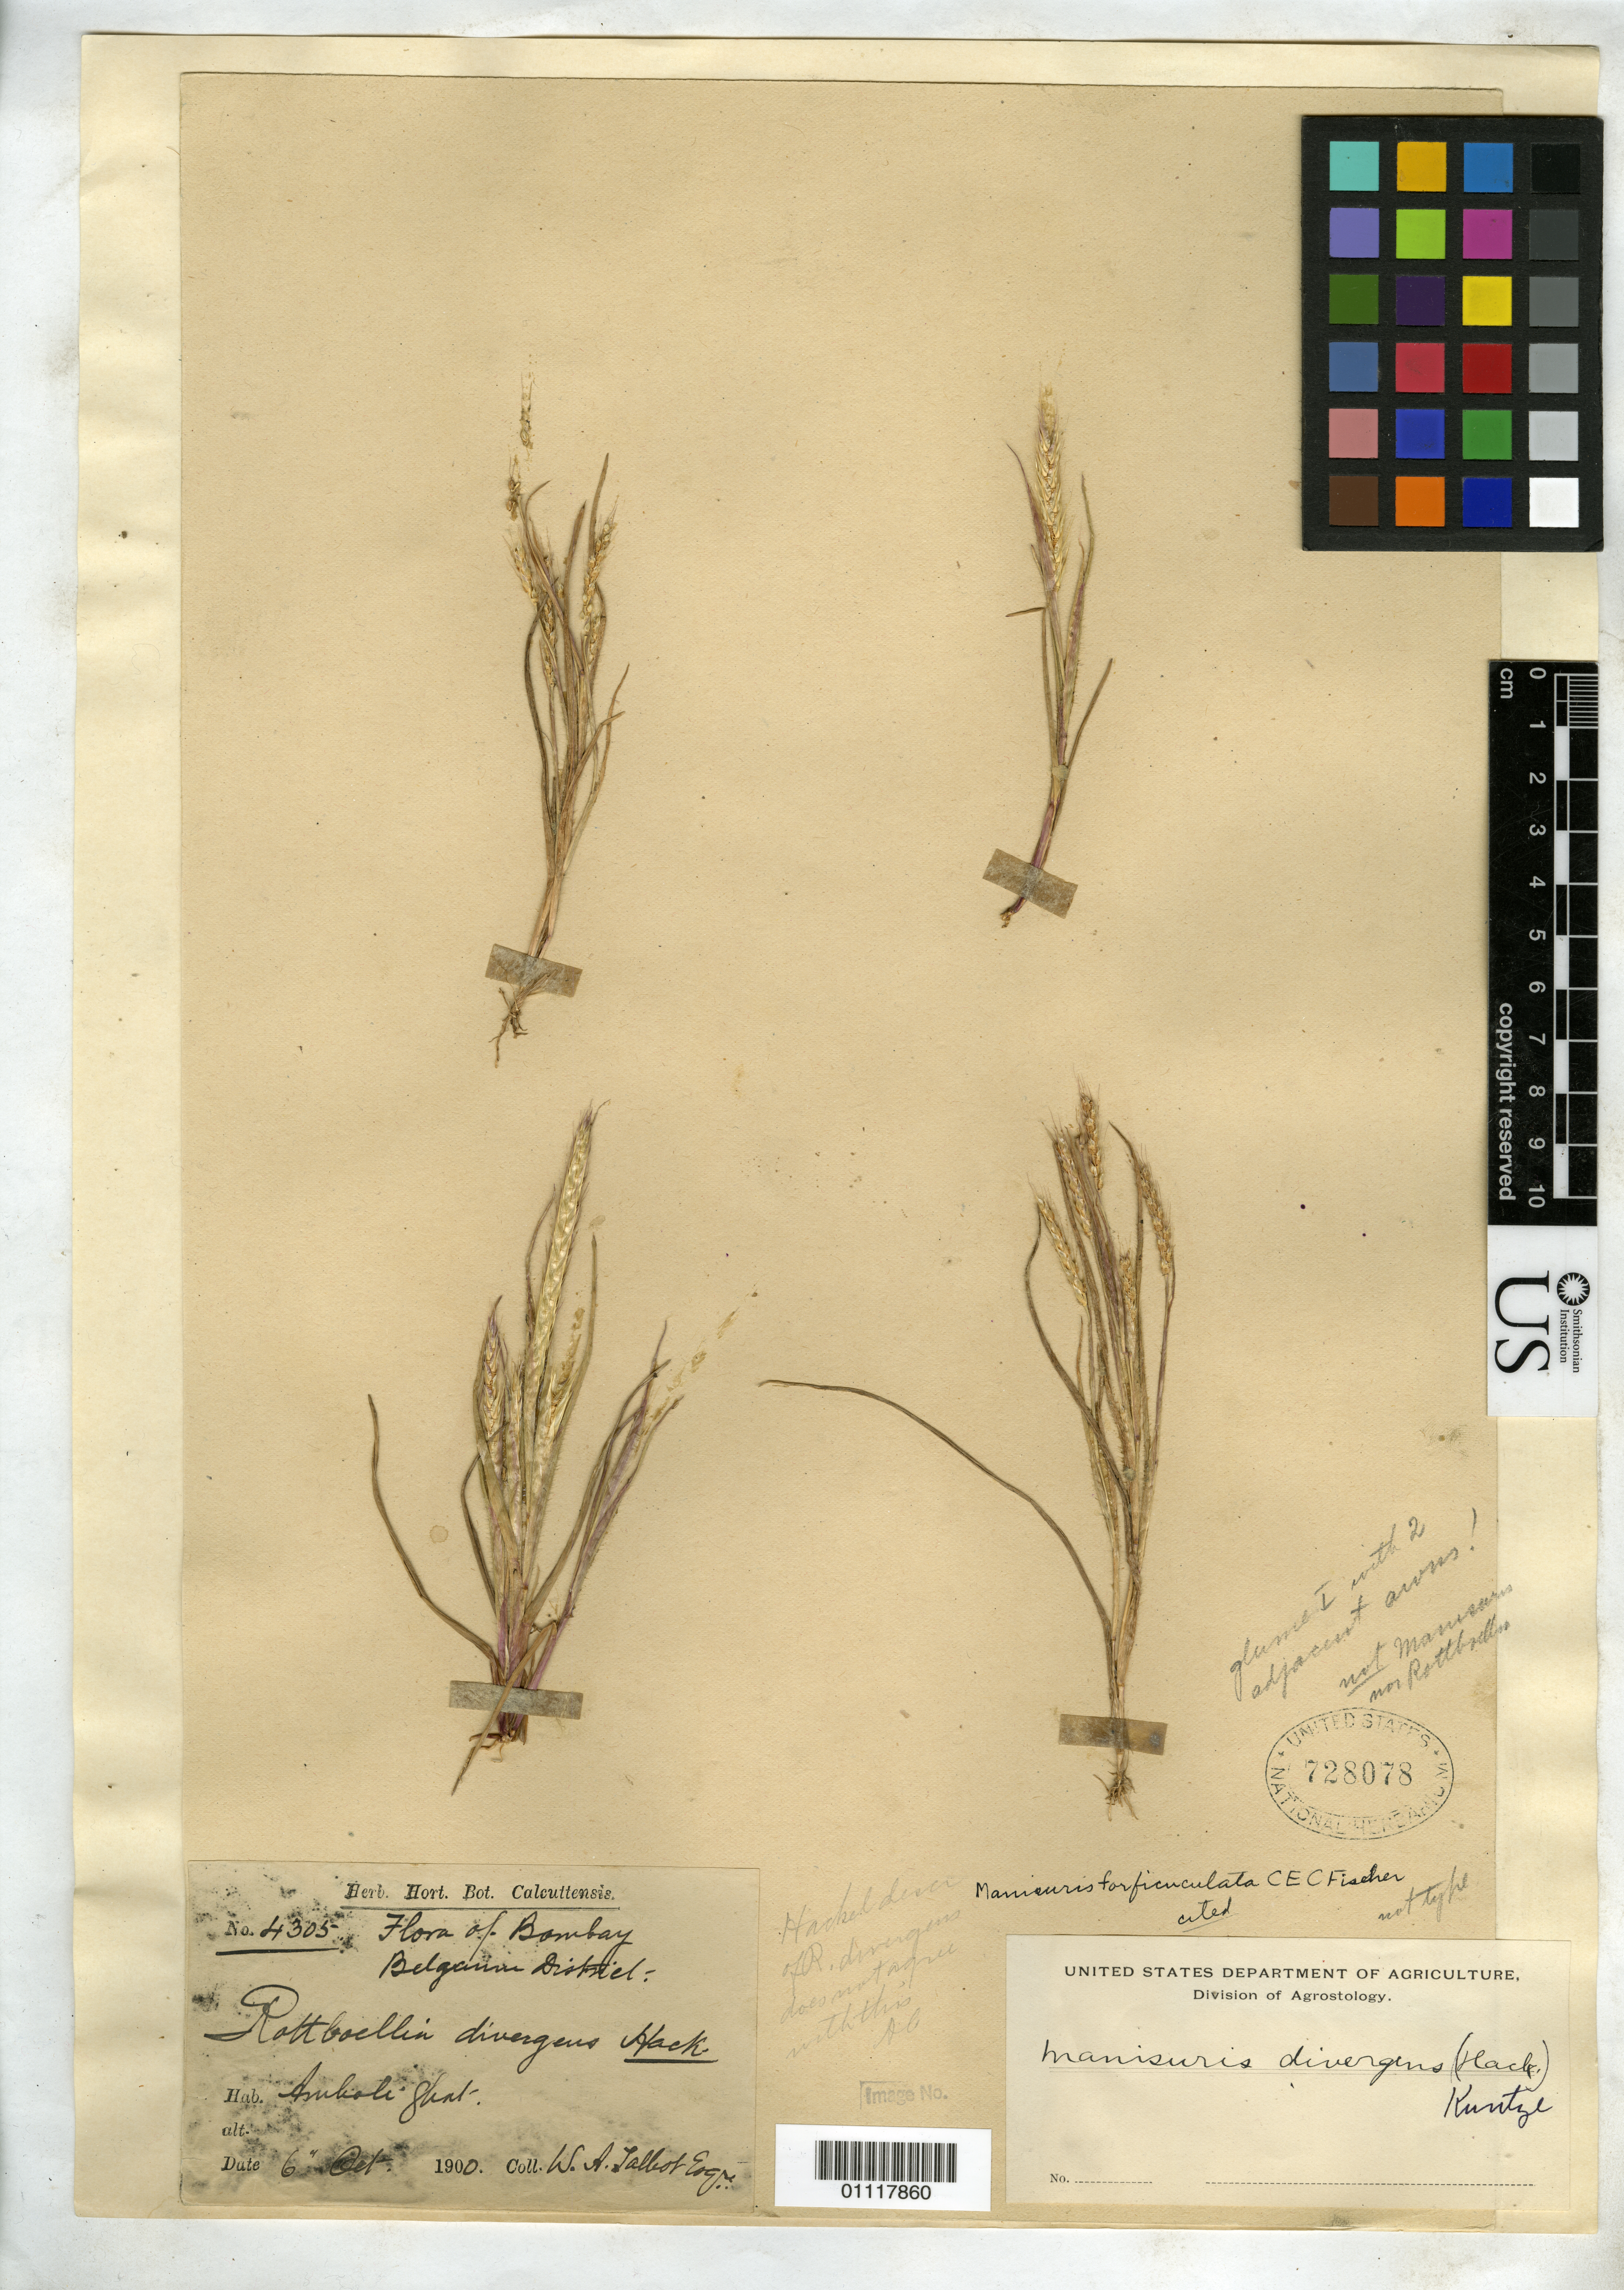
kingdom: Plantae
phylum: Tracheophyta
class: Liliopsida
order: Poales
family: Poaceae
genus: Glyphochloa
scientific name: Glyphochloa forficulata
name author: (C.E.C. Fisch.) Clayton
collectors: W. Talbot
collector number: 4305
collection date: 1900-10-06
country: India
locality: Bombay, Belgaum district.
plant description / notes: Paratype of Manisuris forficulata C.E.C. Fisch.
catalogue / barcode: US 728078